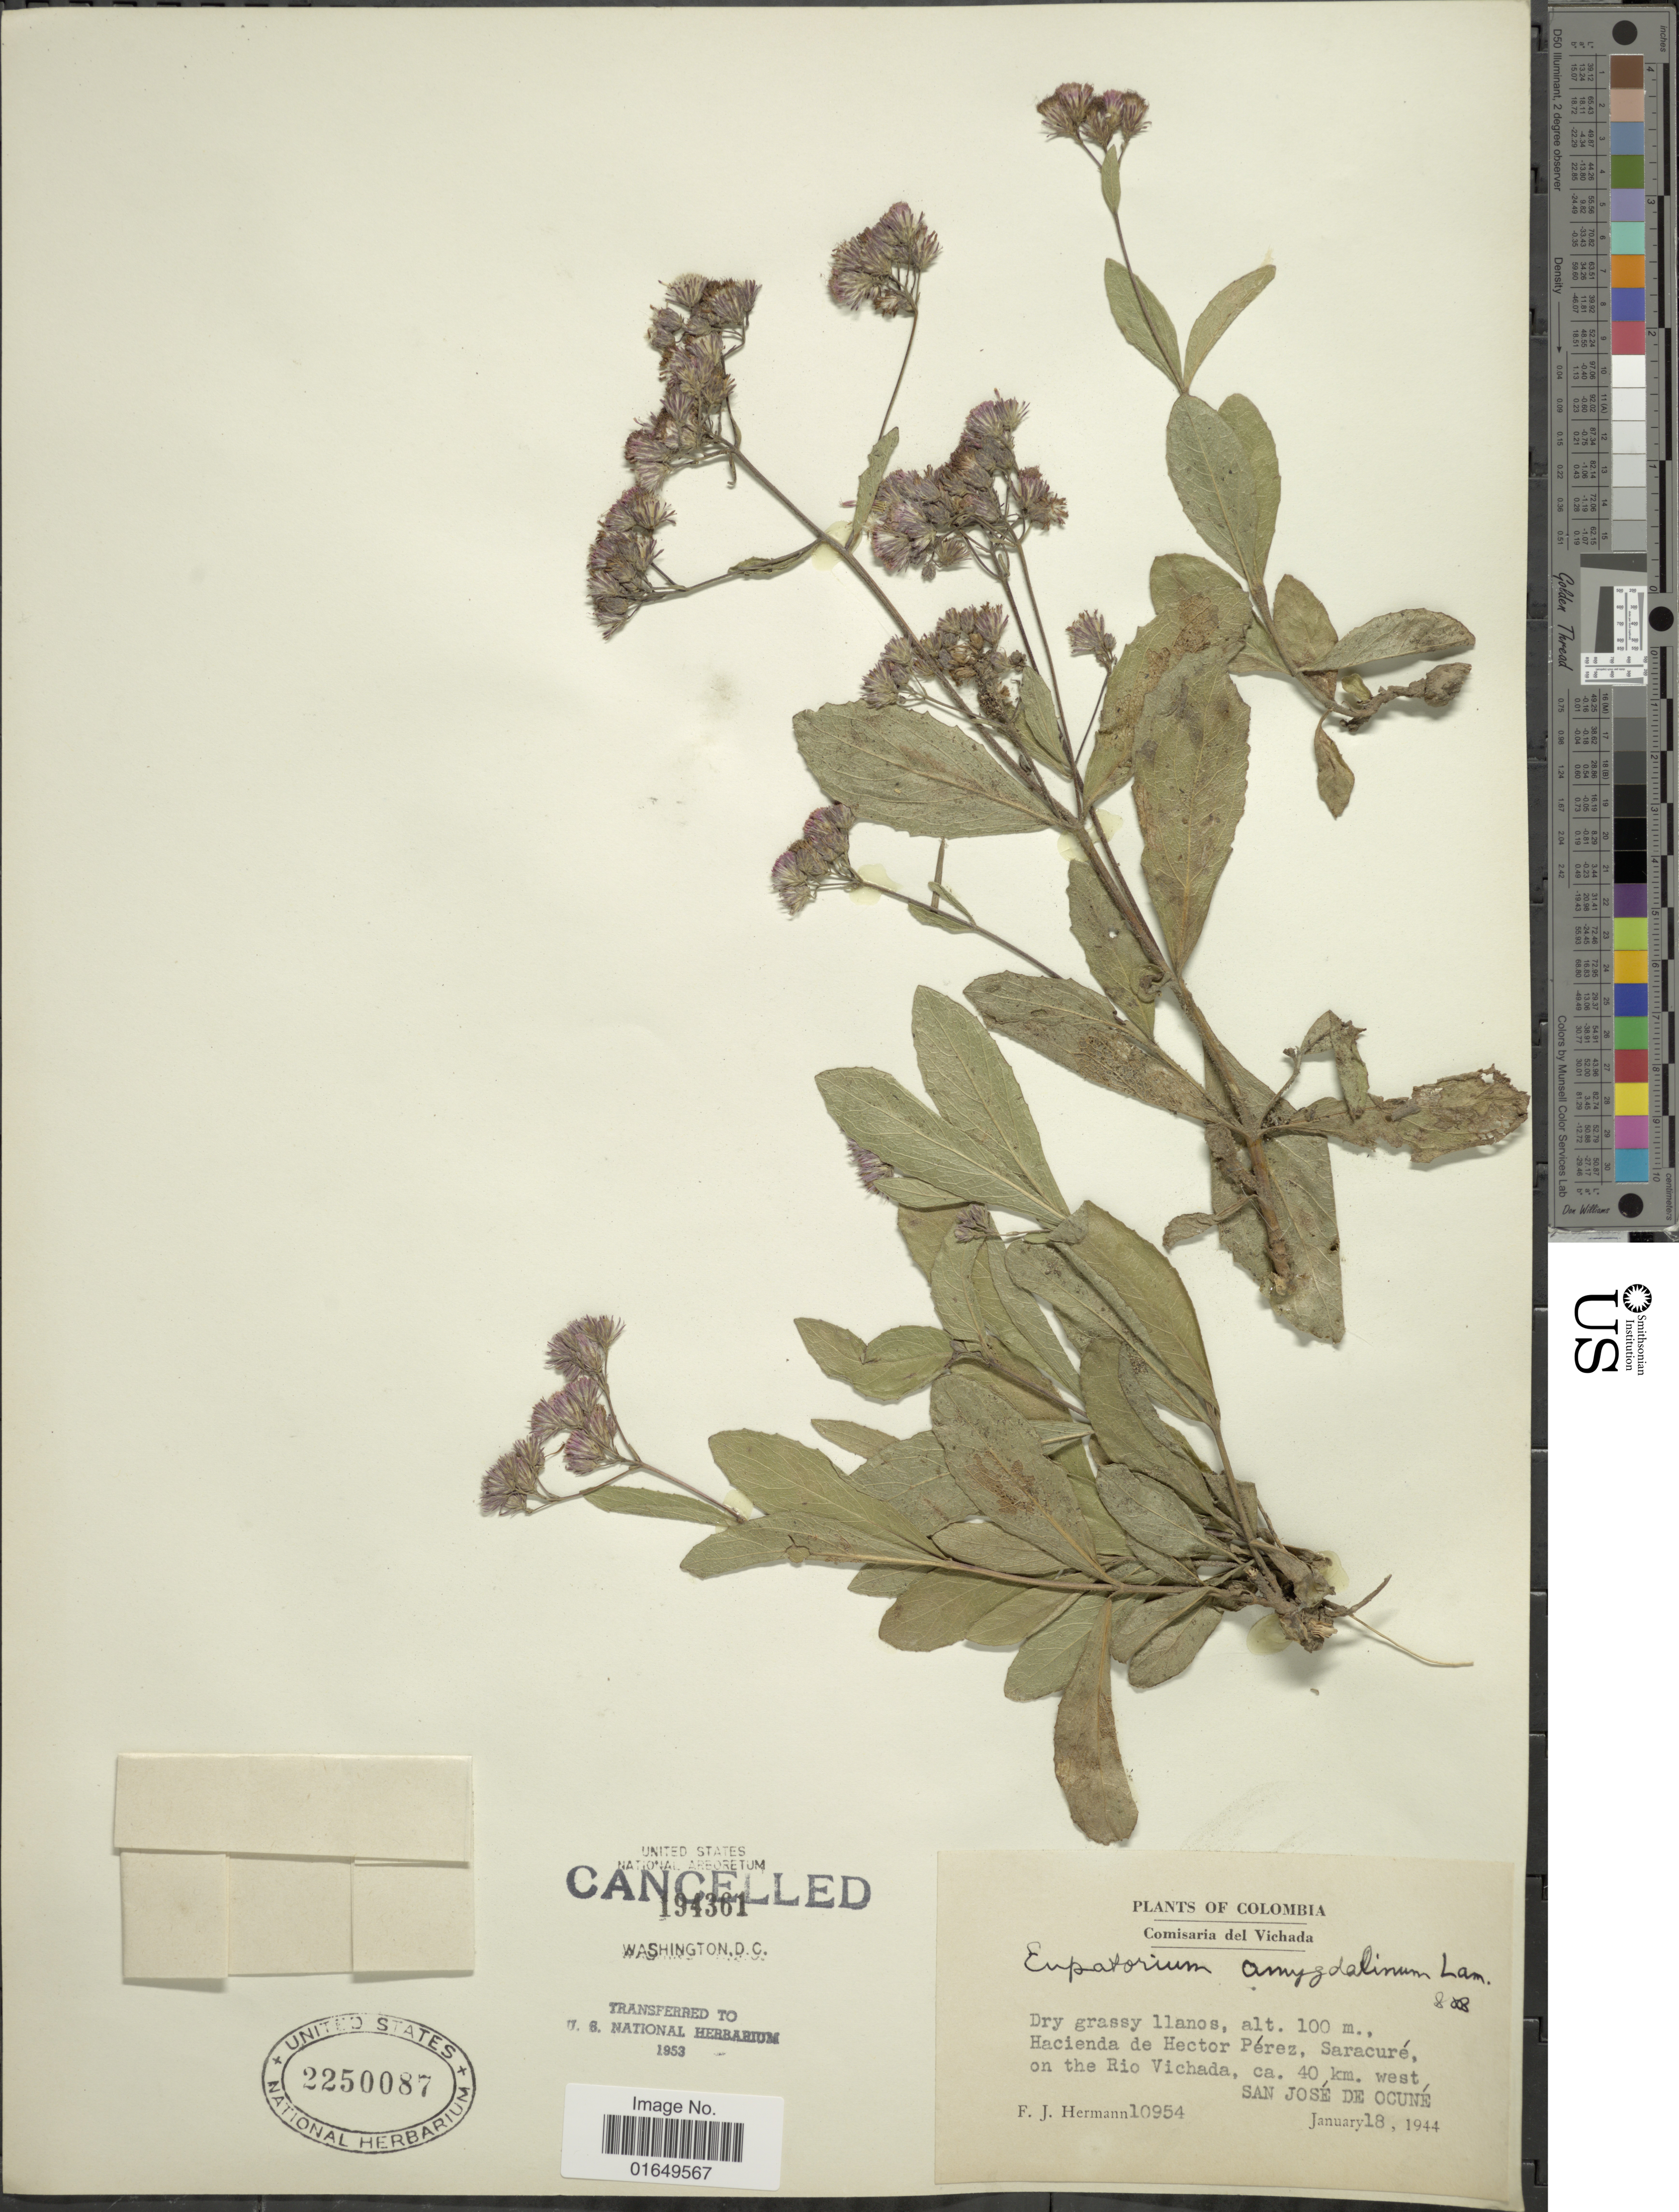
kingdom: Plantae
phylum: Tracheophyta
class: Magnoliopsida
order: Asterales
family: Asteraceae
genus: Ayapana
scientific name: Ayapana amygdalina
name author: (Lam.) R.M. King & H. Rob.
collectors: F. J. Hermann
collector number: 10954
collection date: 1944-01-18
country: Colombia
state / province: Vichada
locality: Hacienda de Hector Pérez, Saracuré, on the Rio Vichada, ca. 40 km. west San José de Ocuné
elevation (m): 100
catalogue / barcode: US 2250087